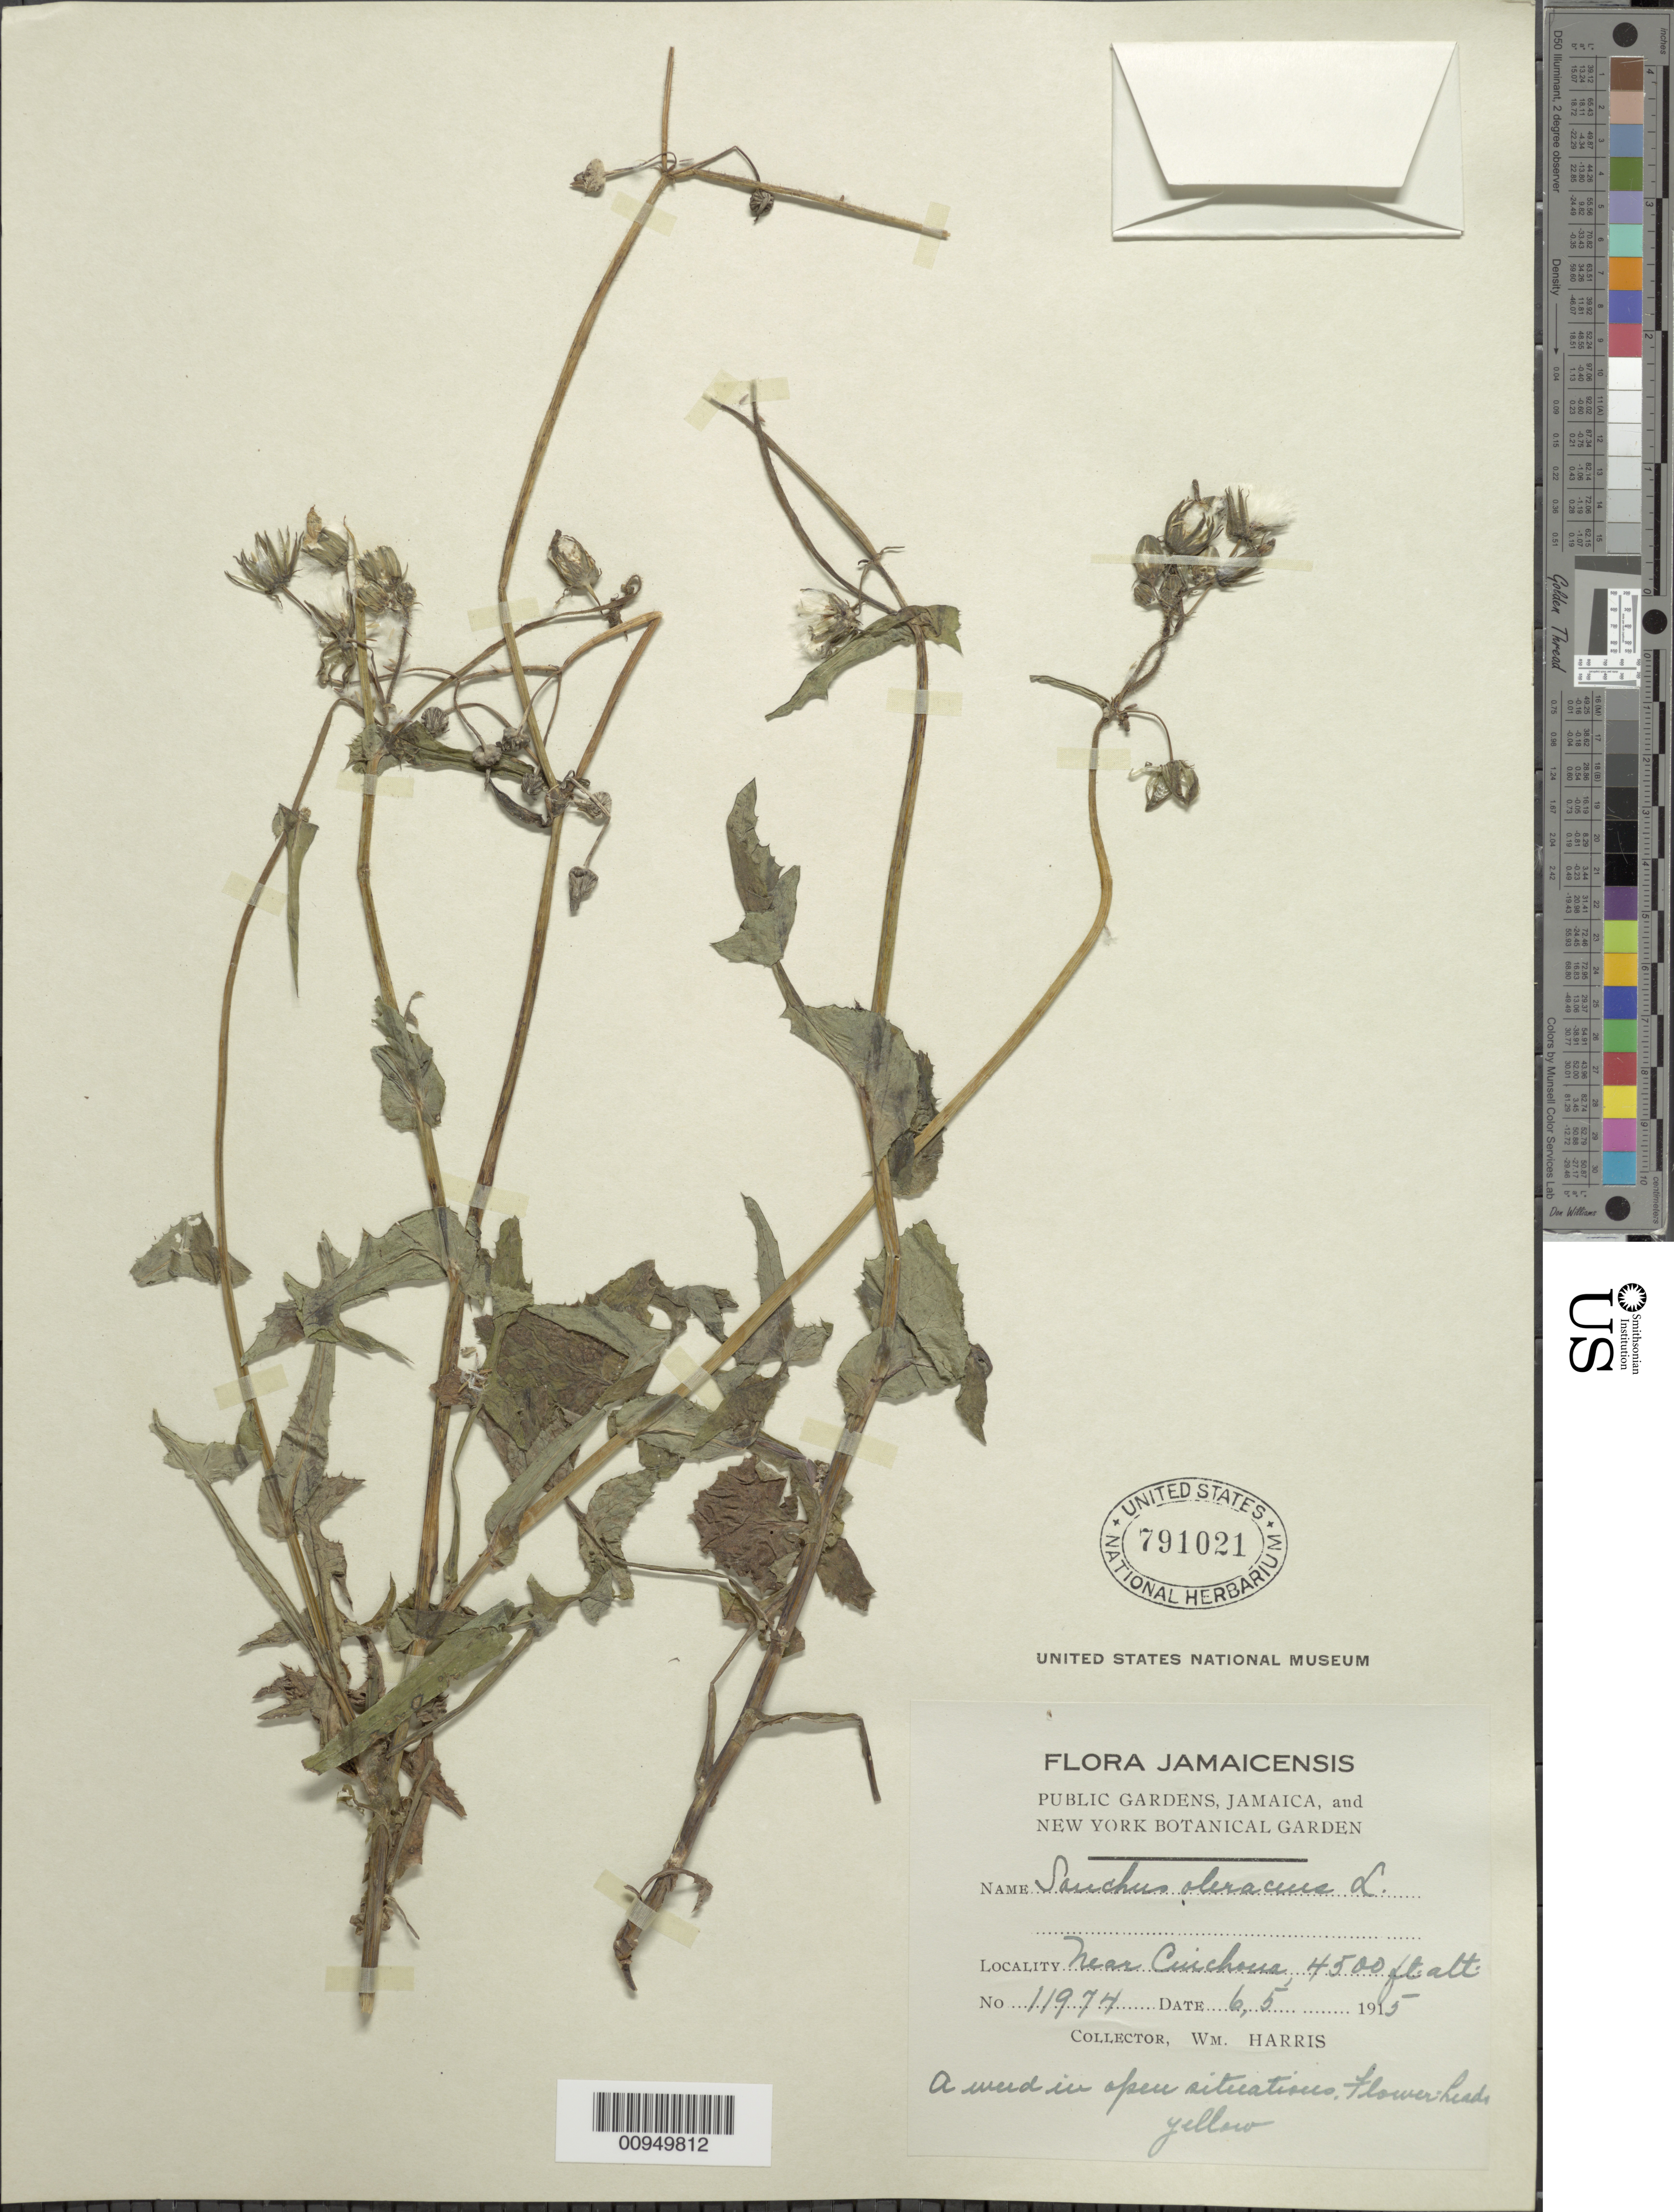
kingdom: Plantae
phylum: Tracheophyta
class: Magnoliopsida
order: Asterales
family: Asteraceae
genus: Sonchus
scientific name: Sonchus oleraceus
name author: L.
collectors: W. H. Harris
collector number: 11974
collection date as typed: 06 May 1915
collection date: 1915-05-06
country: Jamaica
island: Jamaica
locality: Near Cinchona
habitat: Open situations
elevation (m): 1372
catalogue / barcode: US 791021